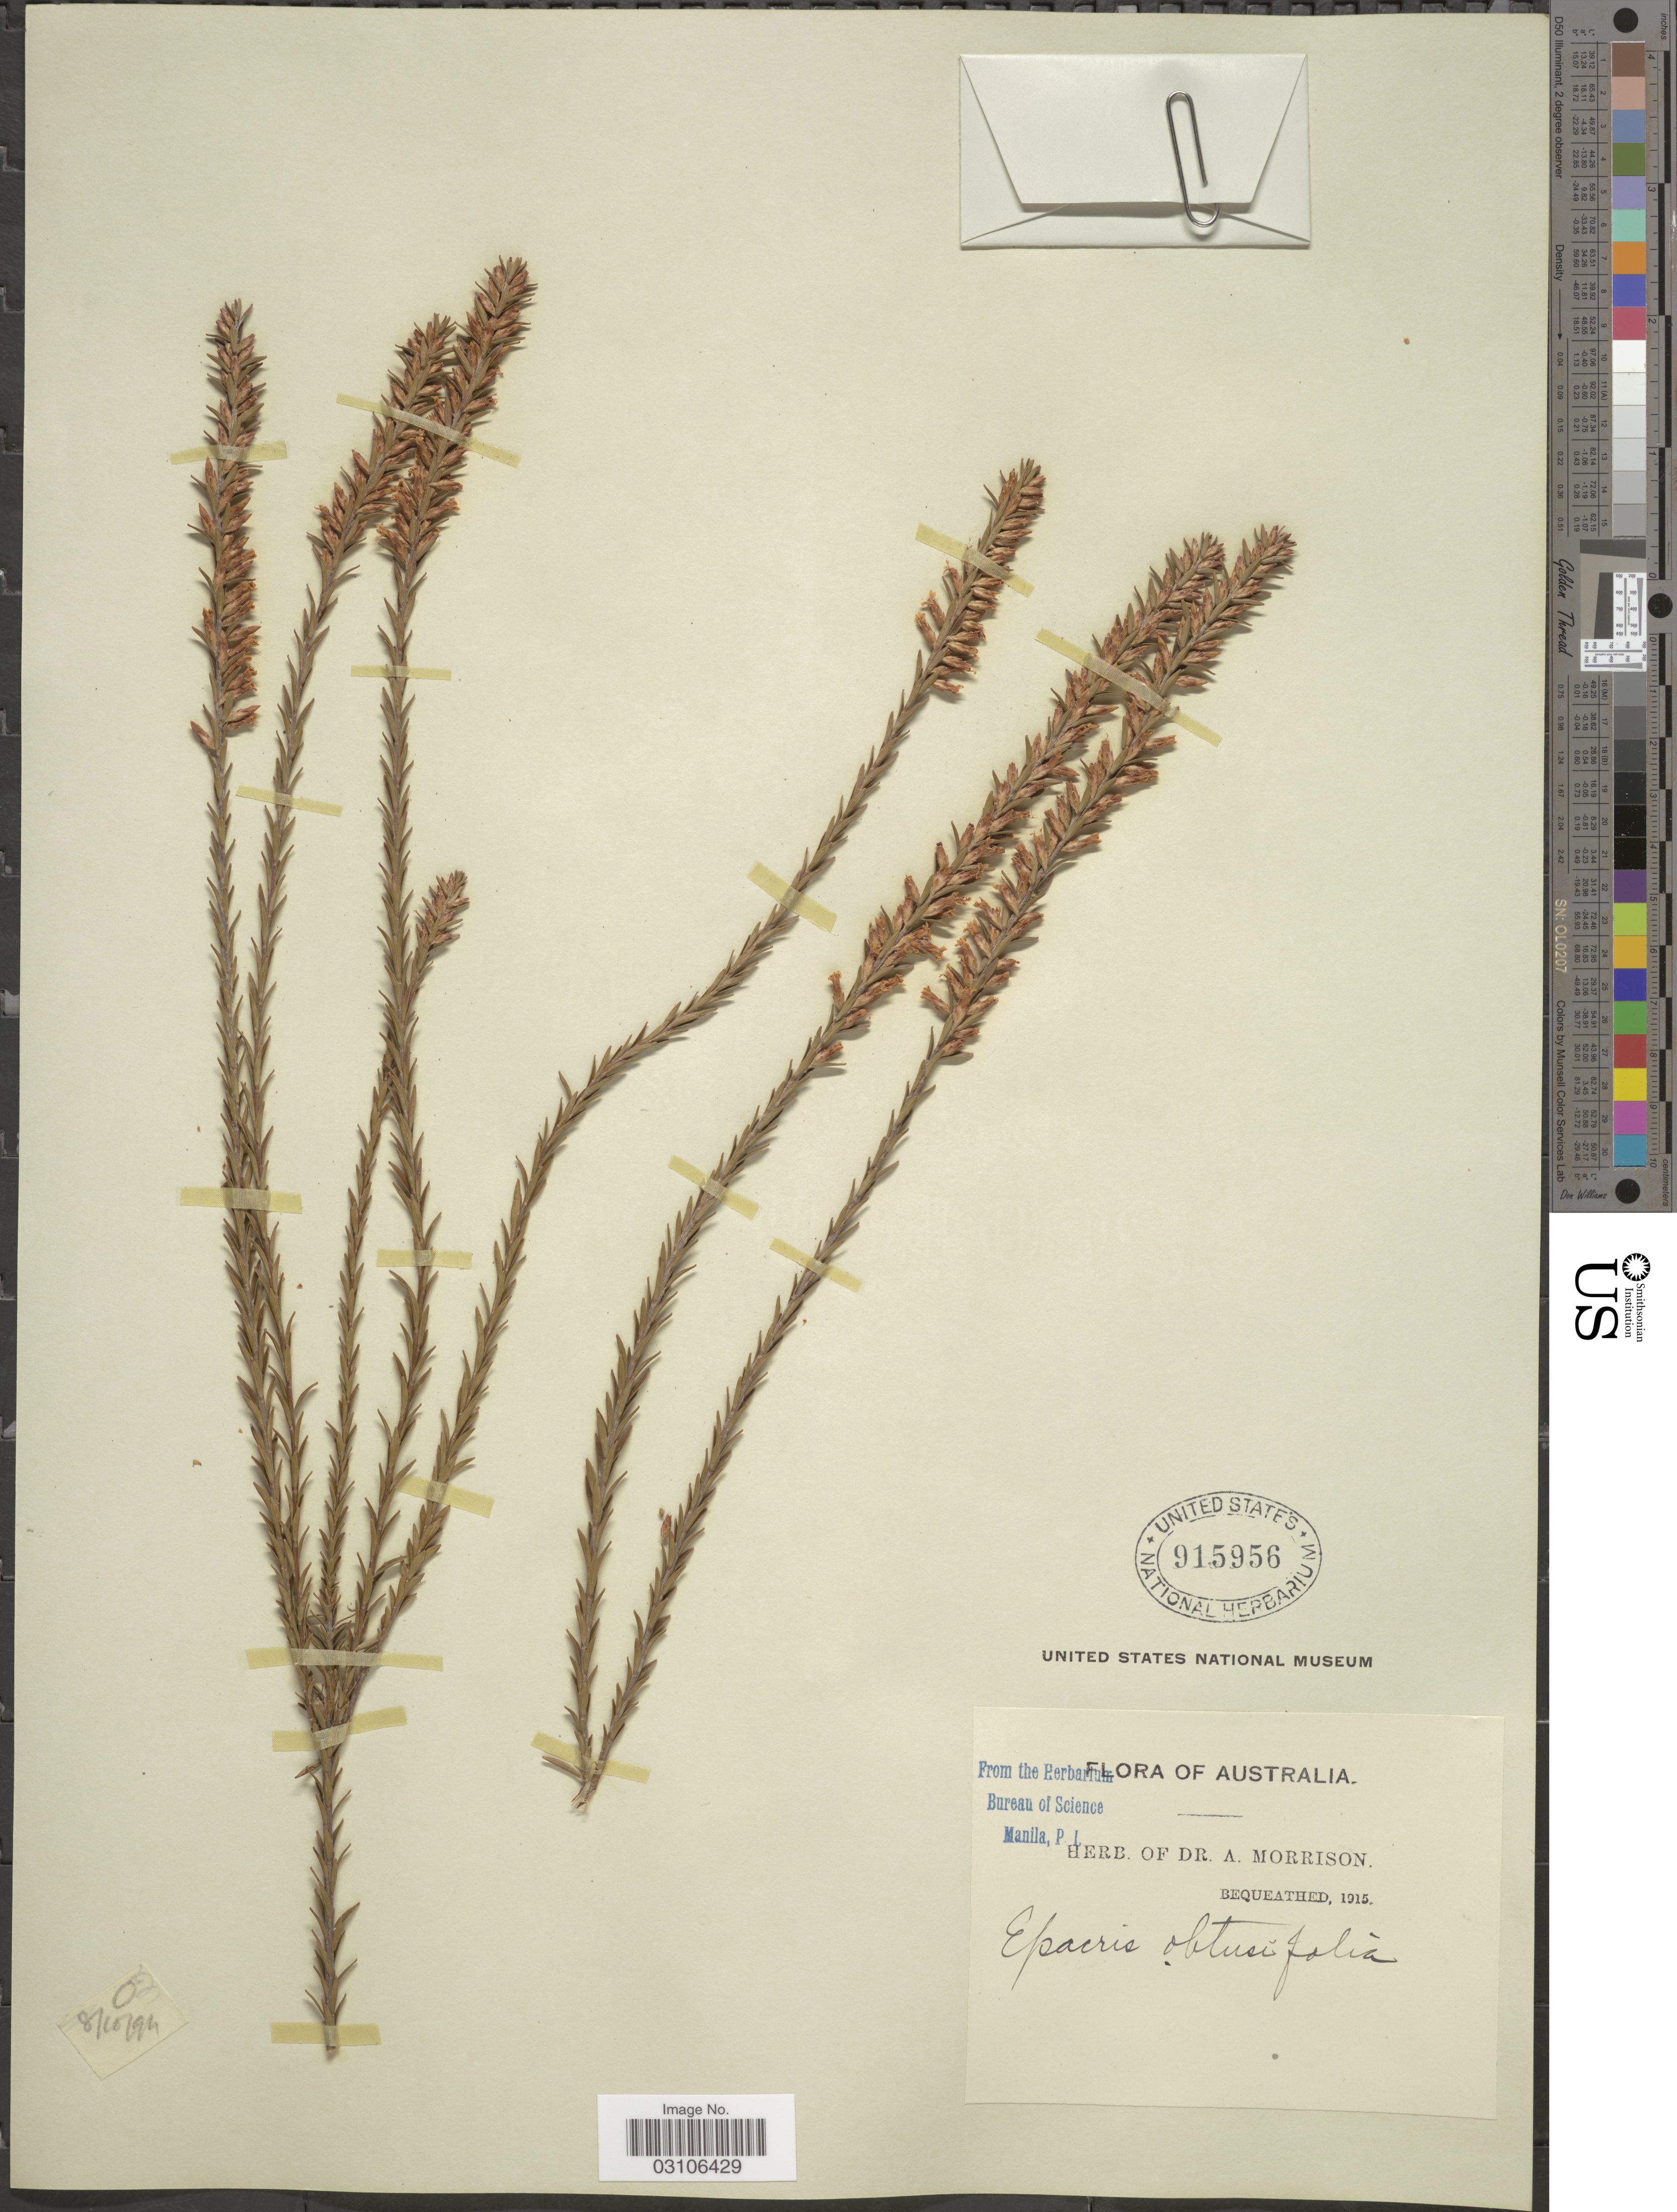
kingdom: Plantae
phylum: Tracheophyta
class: Magnoliopsida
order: Ericales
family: Ericaceae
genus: Epacris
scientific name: Epacris obtusifolia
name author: Sm.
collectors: ex herb. Dr. A. Morrison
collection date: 1894-10-08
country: Australia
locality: O.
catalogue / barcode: US 915956